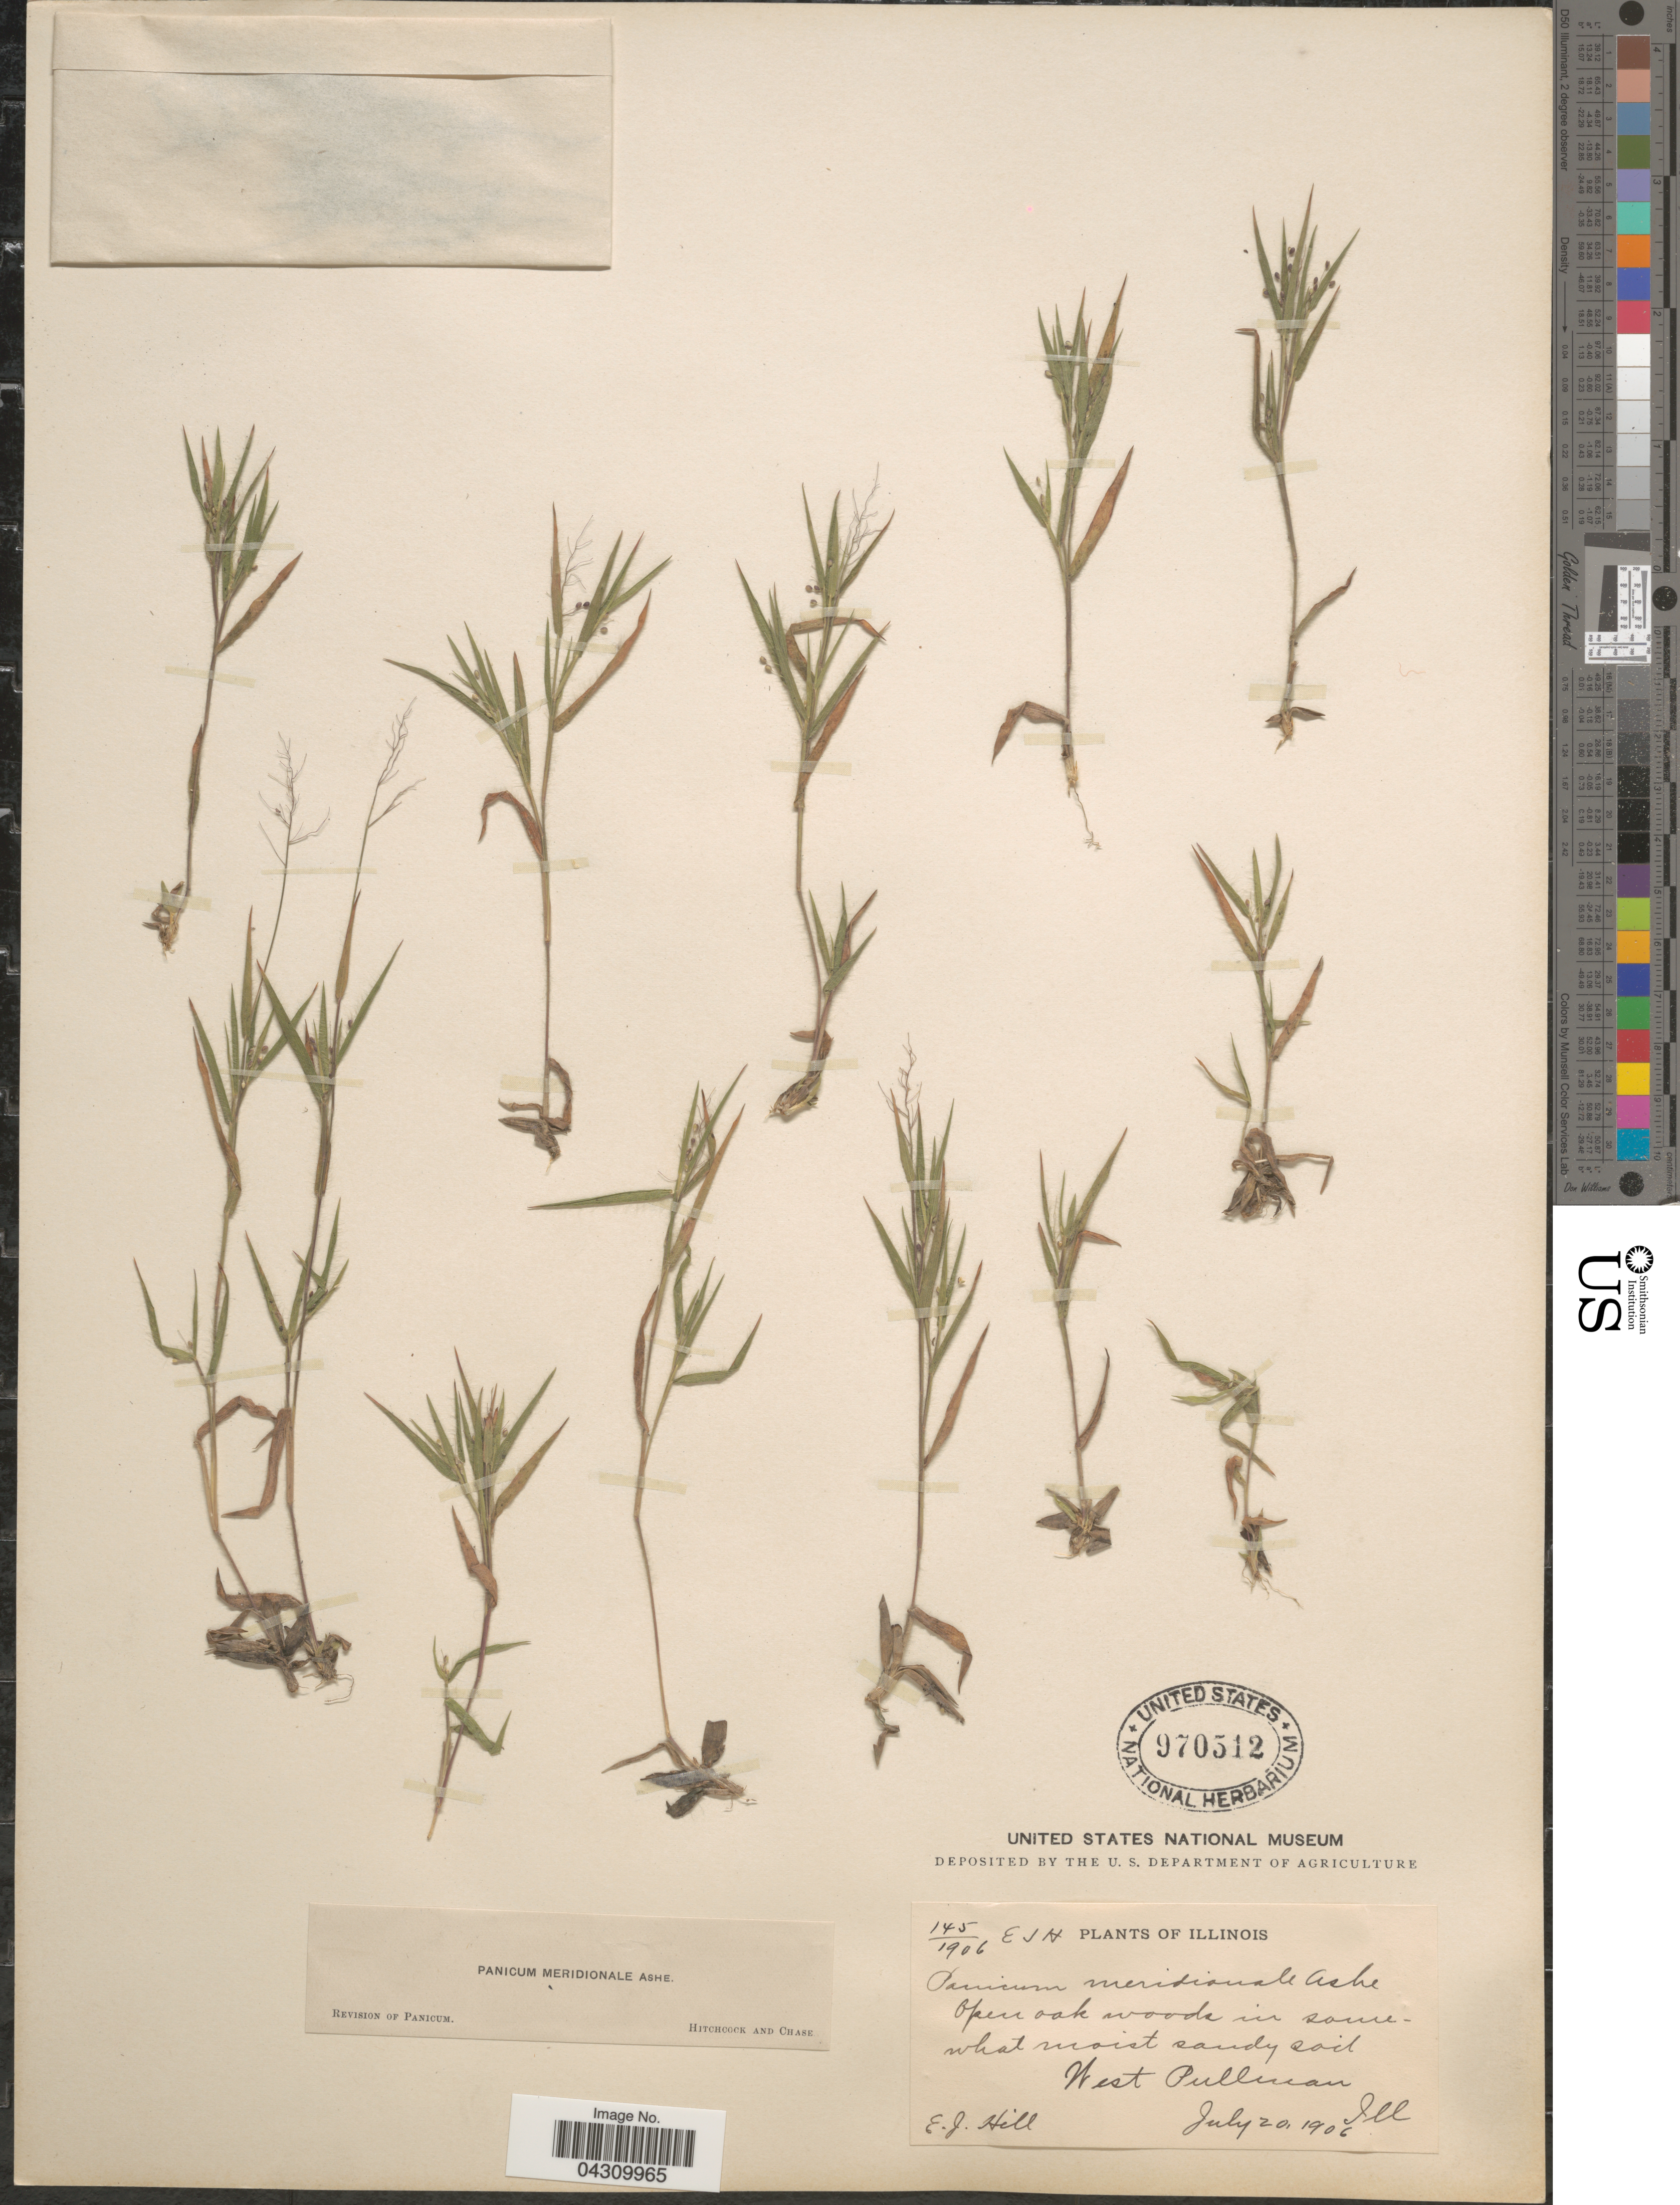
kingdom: Plantae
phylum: Tracheophyta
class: Liliopsida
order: Poales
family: Poaceae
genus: Dichanthelium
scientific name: Dichanthelium acuminatum var. acuminatum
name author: (Sw.) Gould & C.A. Clark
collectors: E. J. Hill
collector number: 145/1906EJH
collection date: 1906-07-20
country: United States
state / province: Illinois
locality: West Pullman.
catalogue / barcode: US 970512